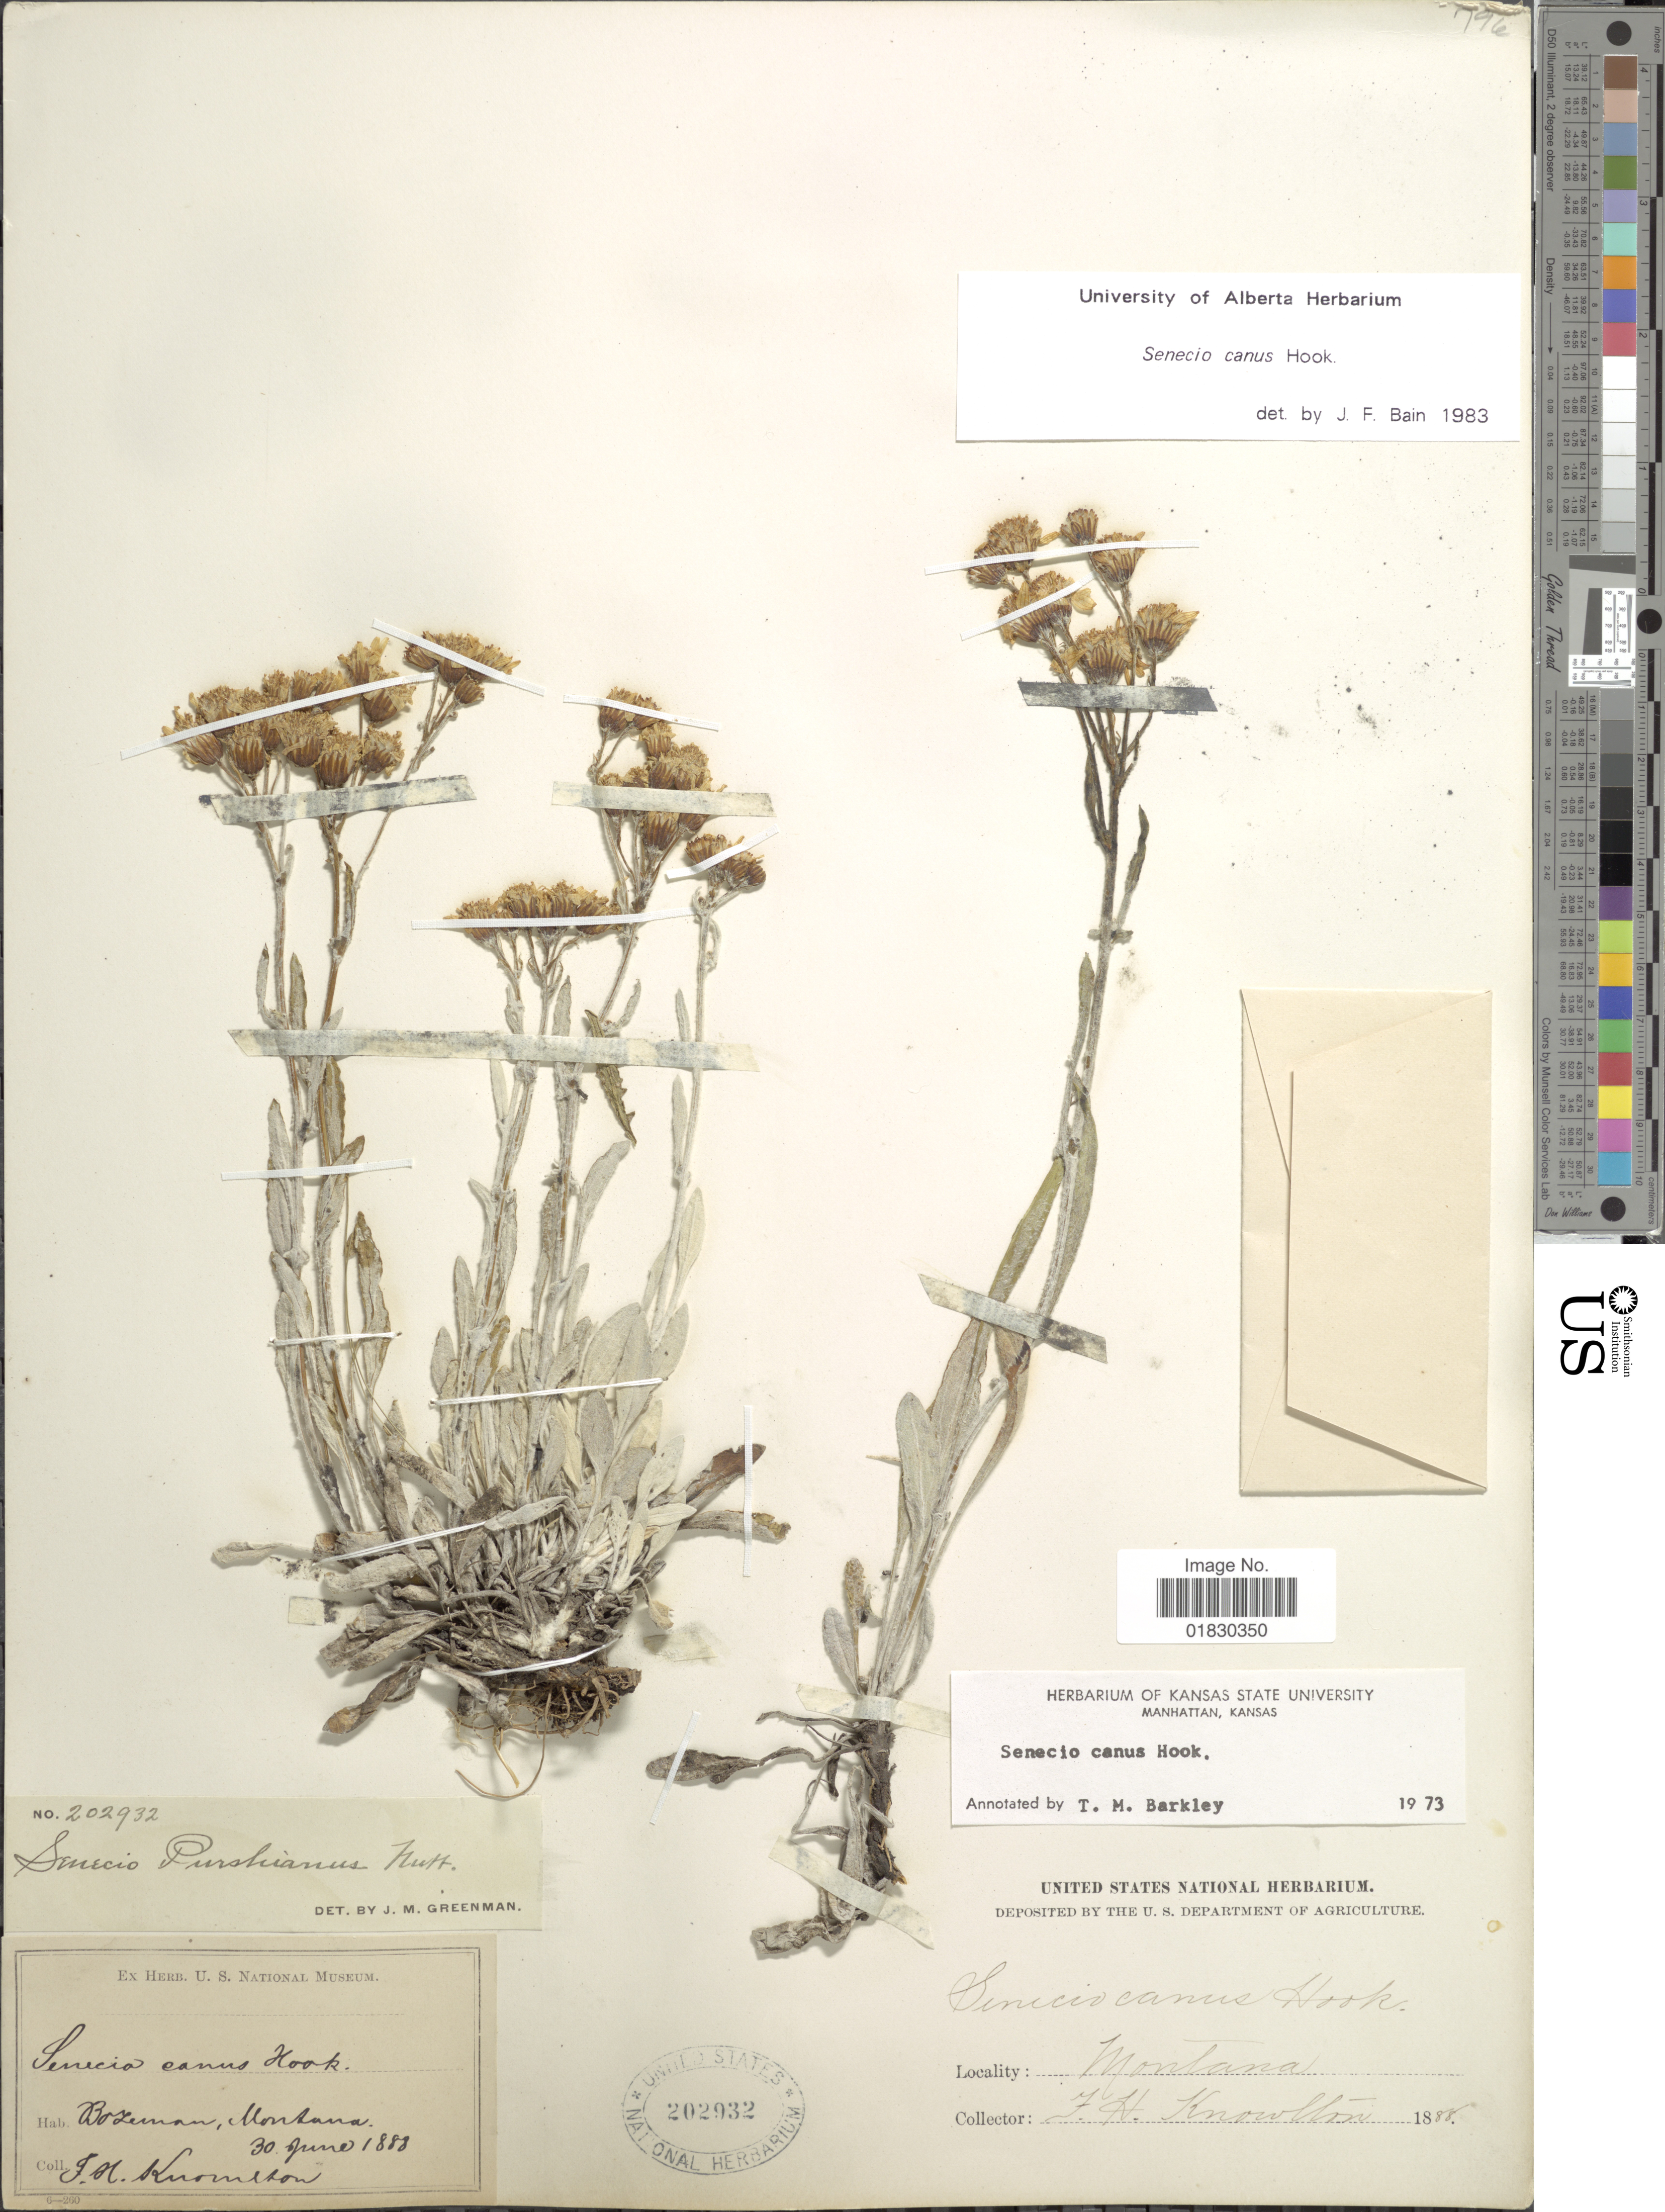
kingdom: Plantae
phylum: Tracheophyta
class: Magnoliopsida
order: Asterales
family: Asteraceae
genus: Packera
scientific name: Packera cana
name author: (Hook.) W.A. Weber & Á. Löve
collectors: F. H. Knowlton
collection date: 1888-06-30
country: United States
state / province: Montana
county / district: Gallatin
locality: Bozeman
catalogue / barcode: US 202932